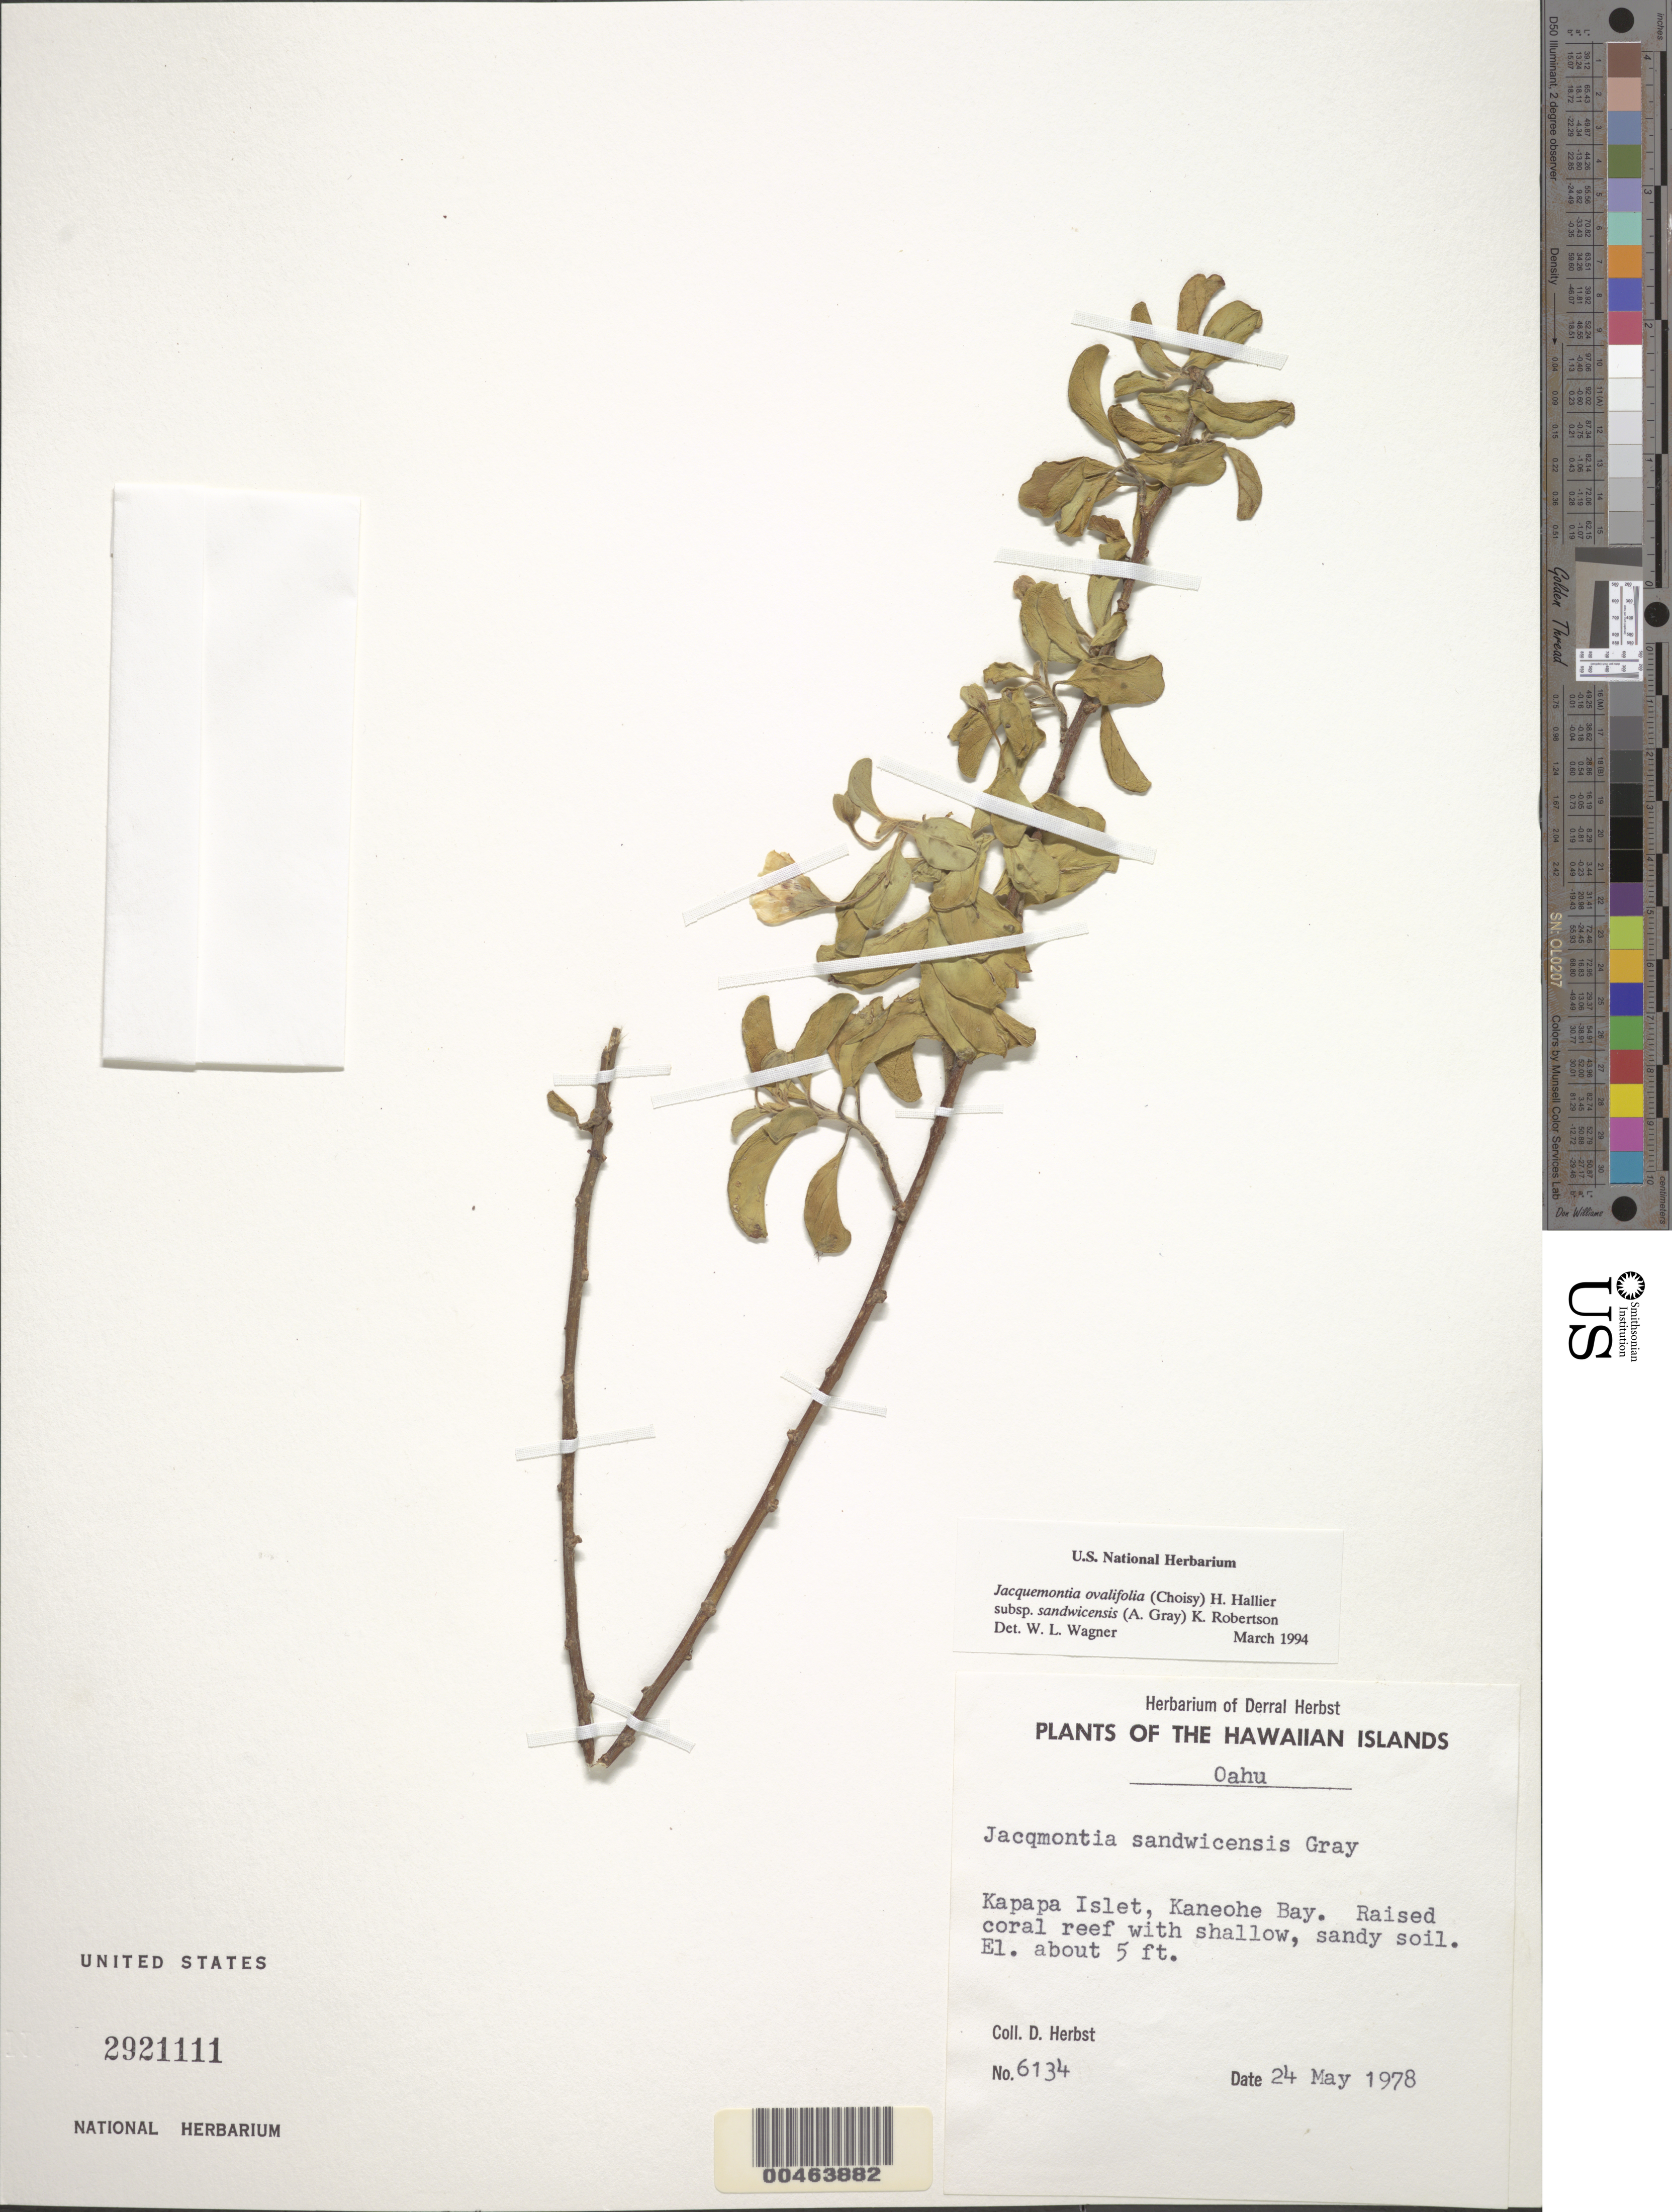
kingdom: Plantae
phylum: Tracheophyta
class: Magnoliopsida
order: Solanales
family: Convolvulaceae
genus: Jacquemontia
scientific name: Jacquemontia sandwicensis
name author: A. Gray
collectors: D. R. Herbst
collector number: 6134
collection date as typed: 24 May 1978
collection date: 1978-05-24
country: United States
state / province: Hawaii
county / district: Honolulu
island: Kapapa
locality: Oahu, Kaneohe Bay, Kapapa Island State Bird Refuge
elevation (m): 2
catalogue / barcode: US 2921111